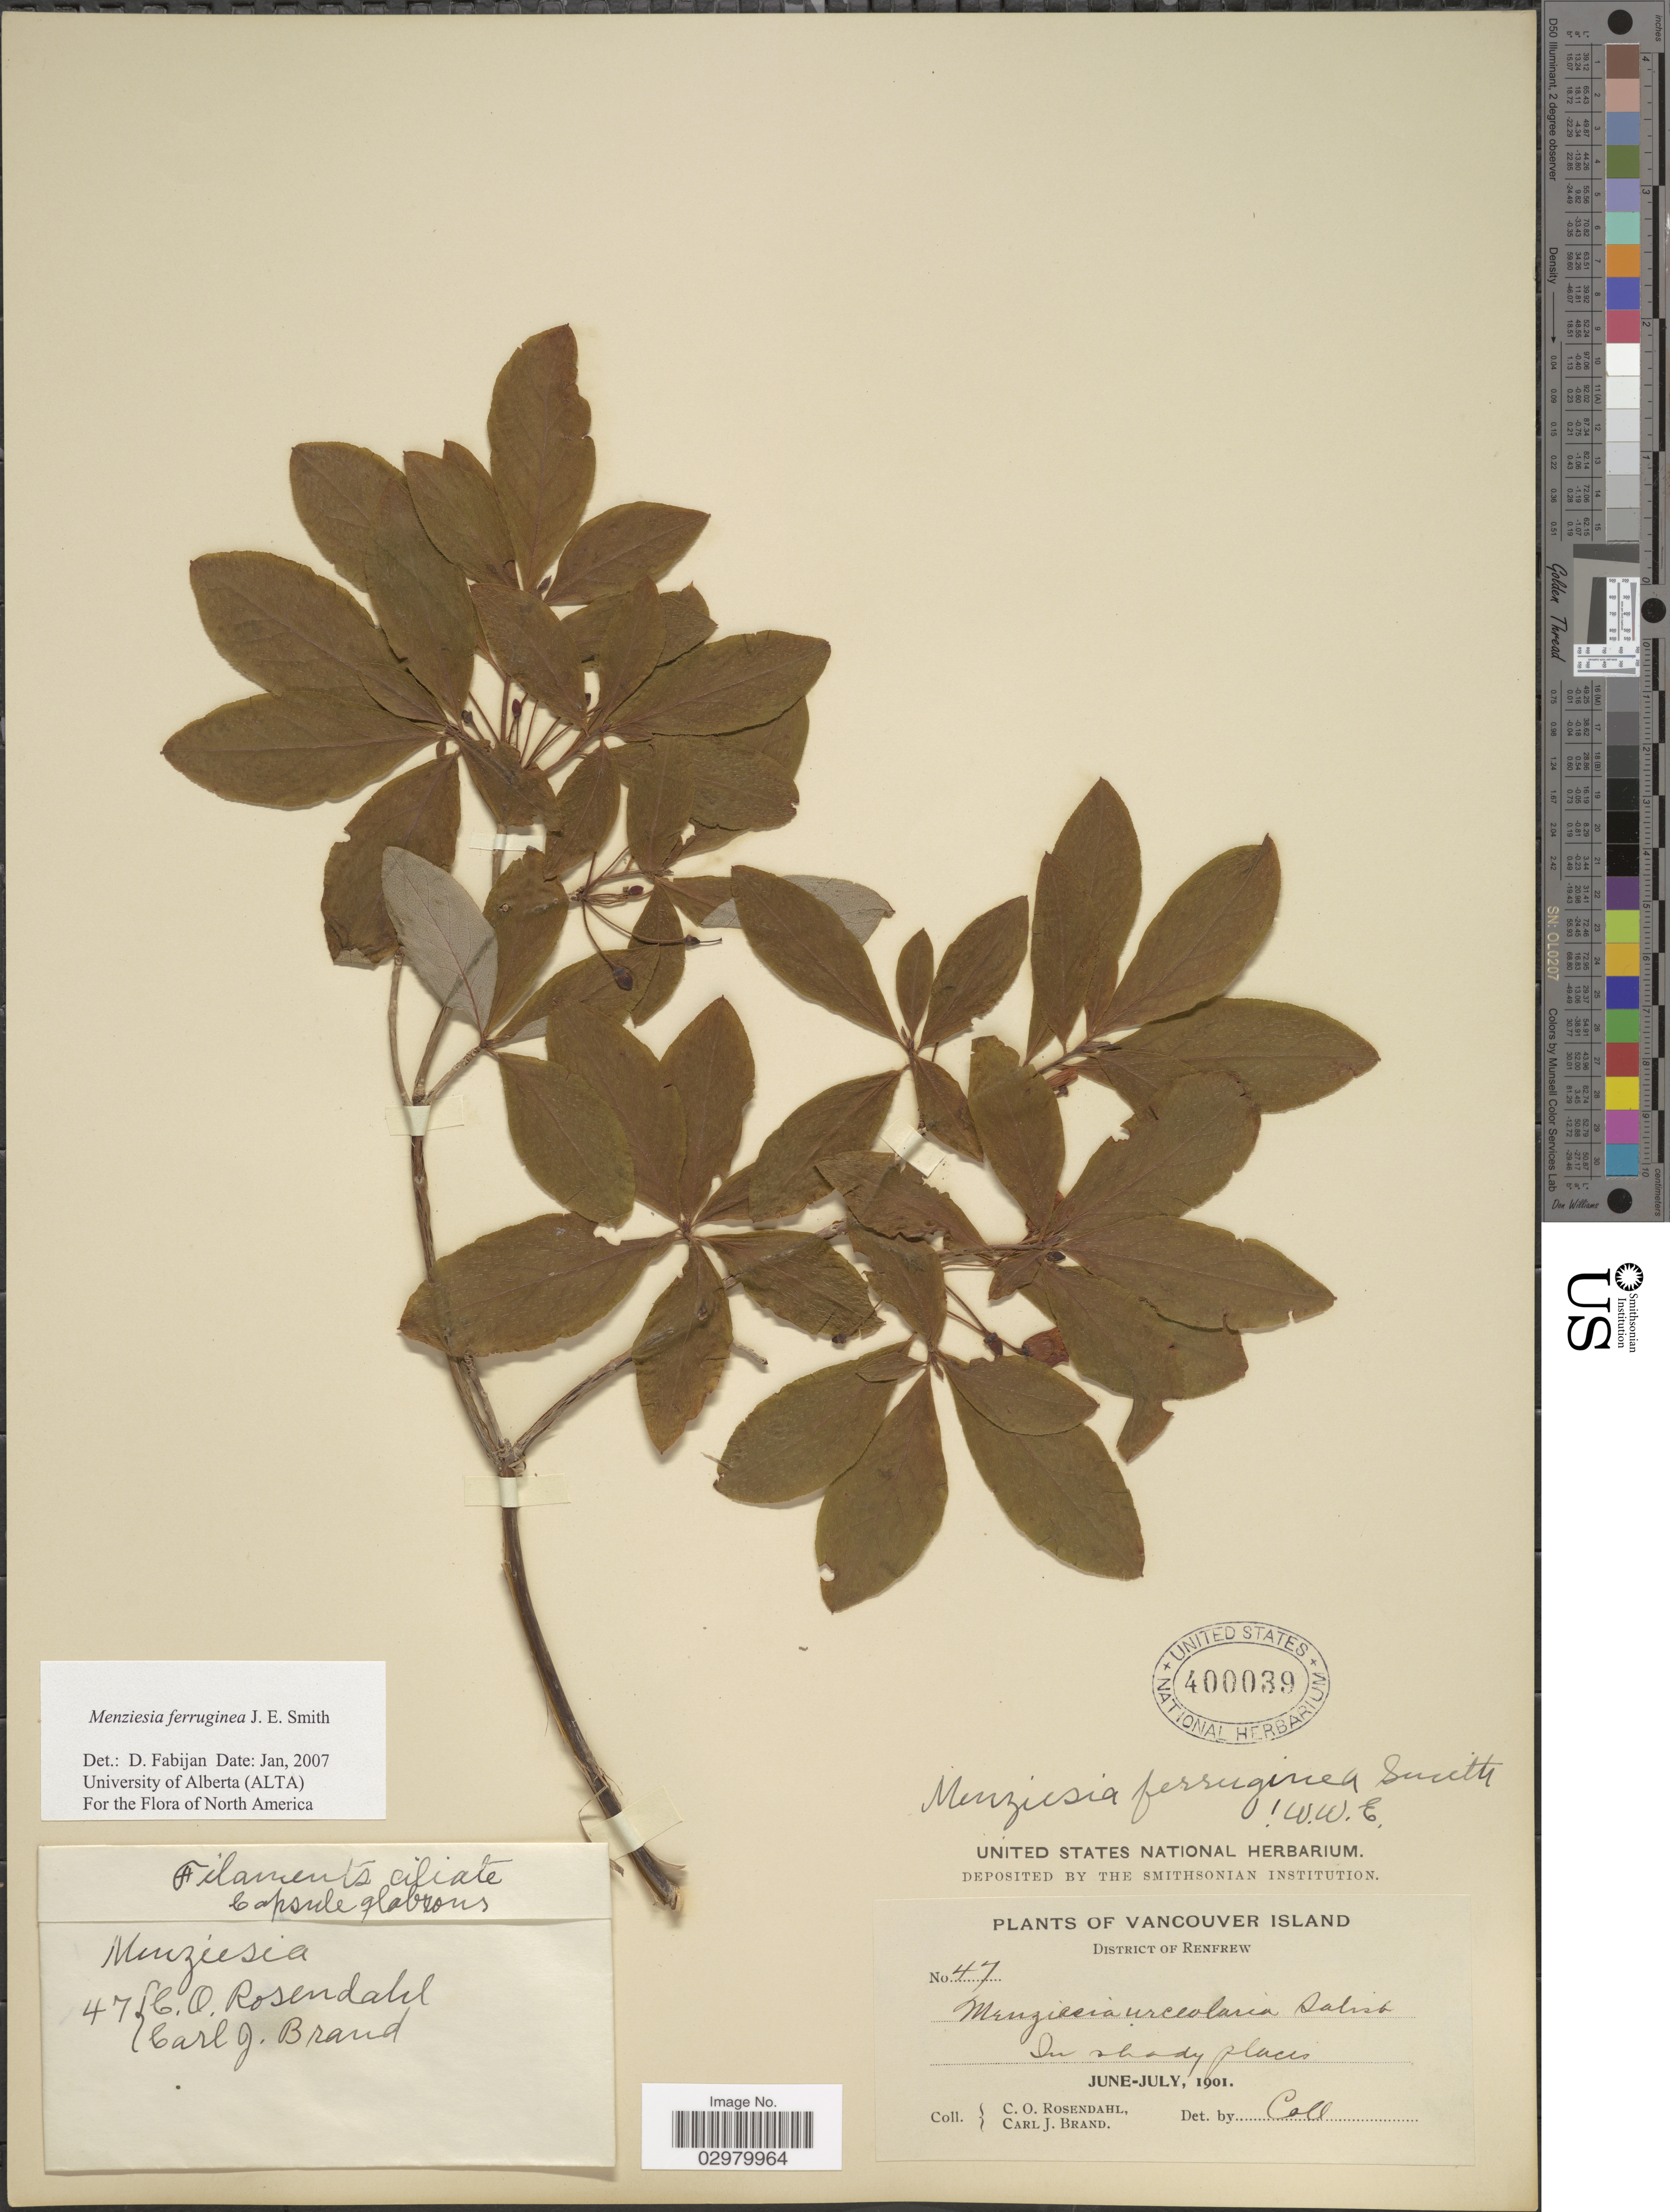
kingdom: Plantae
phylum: Tracheophyta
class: Magnoliopsida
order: Ericales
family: Ericaceae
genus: Menziesia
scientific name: Menziesia ferruginea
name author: Sm.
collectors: C. O. Rosendahl & C. J. Brand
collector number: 47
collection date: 1901-06/1901-07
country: Canada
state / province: British Columbia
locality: Vancouver Island, District Renfrew.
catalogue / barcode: US 400039